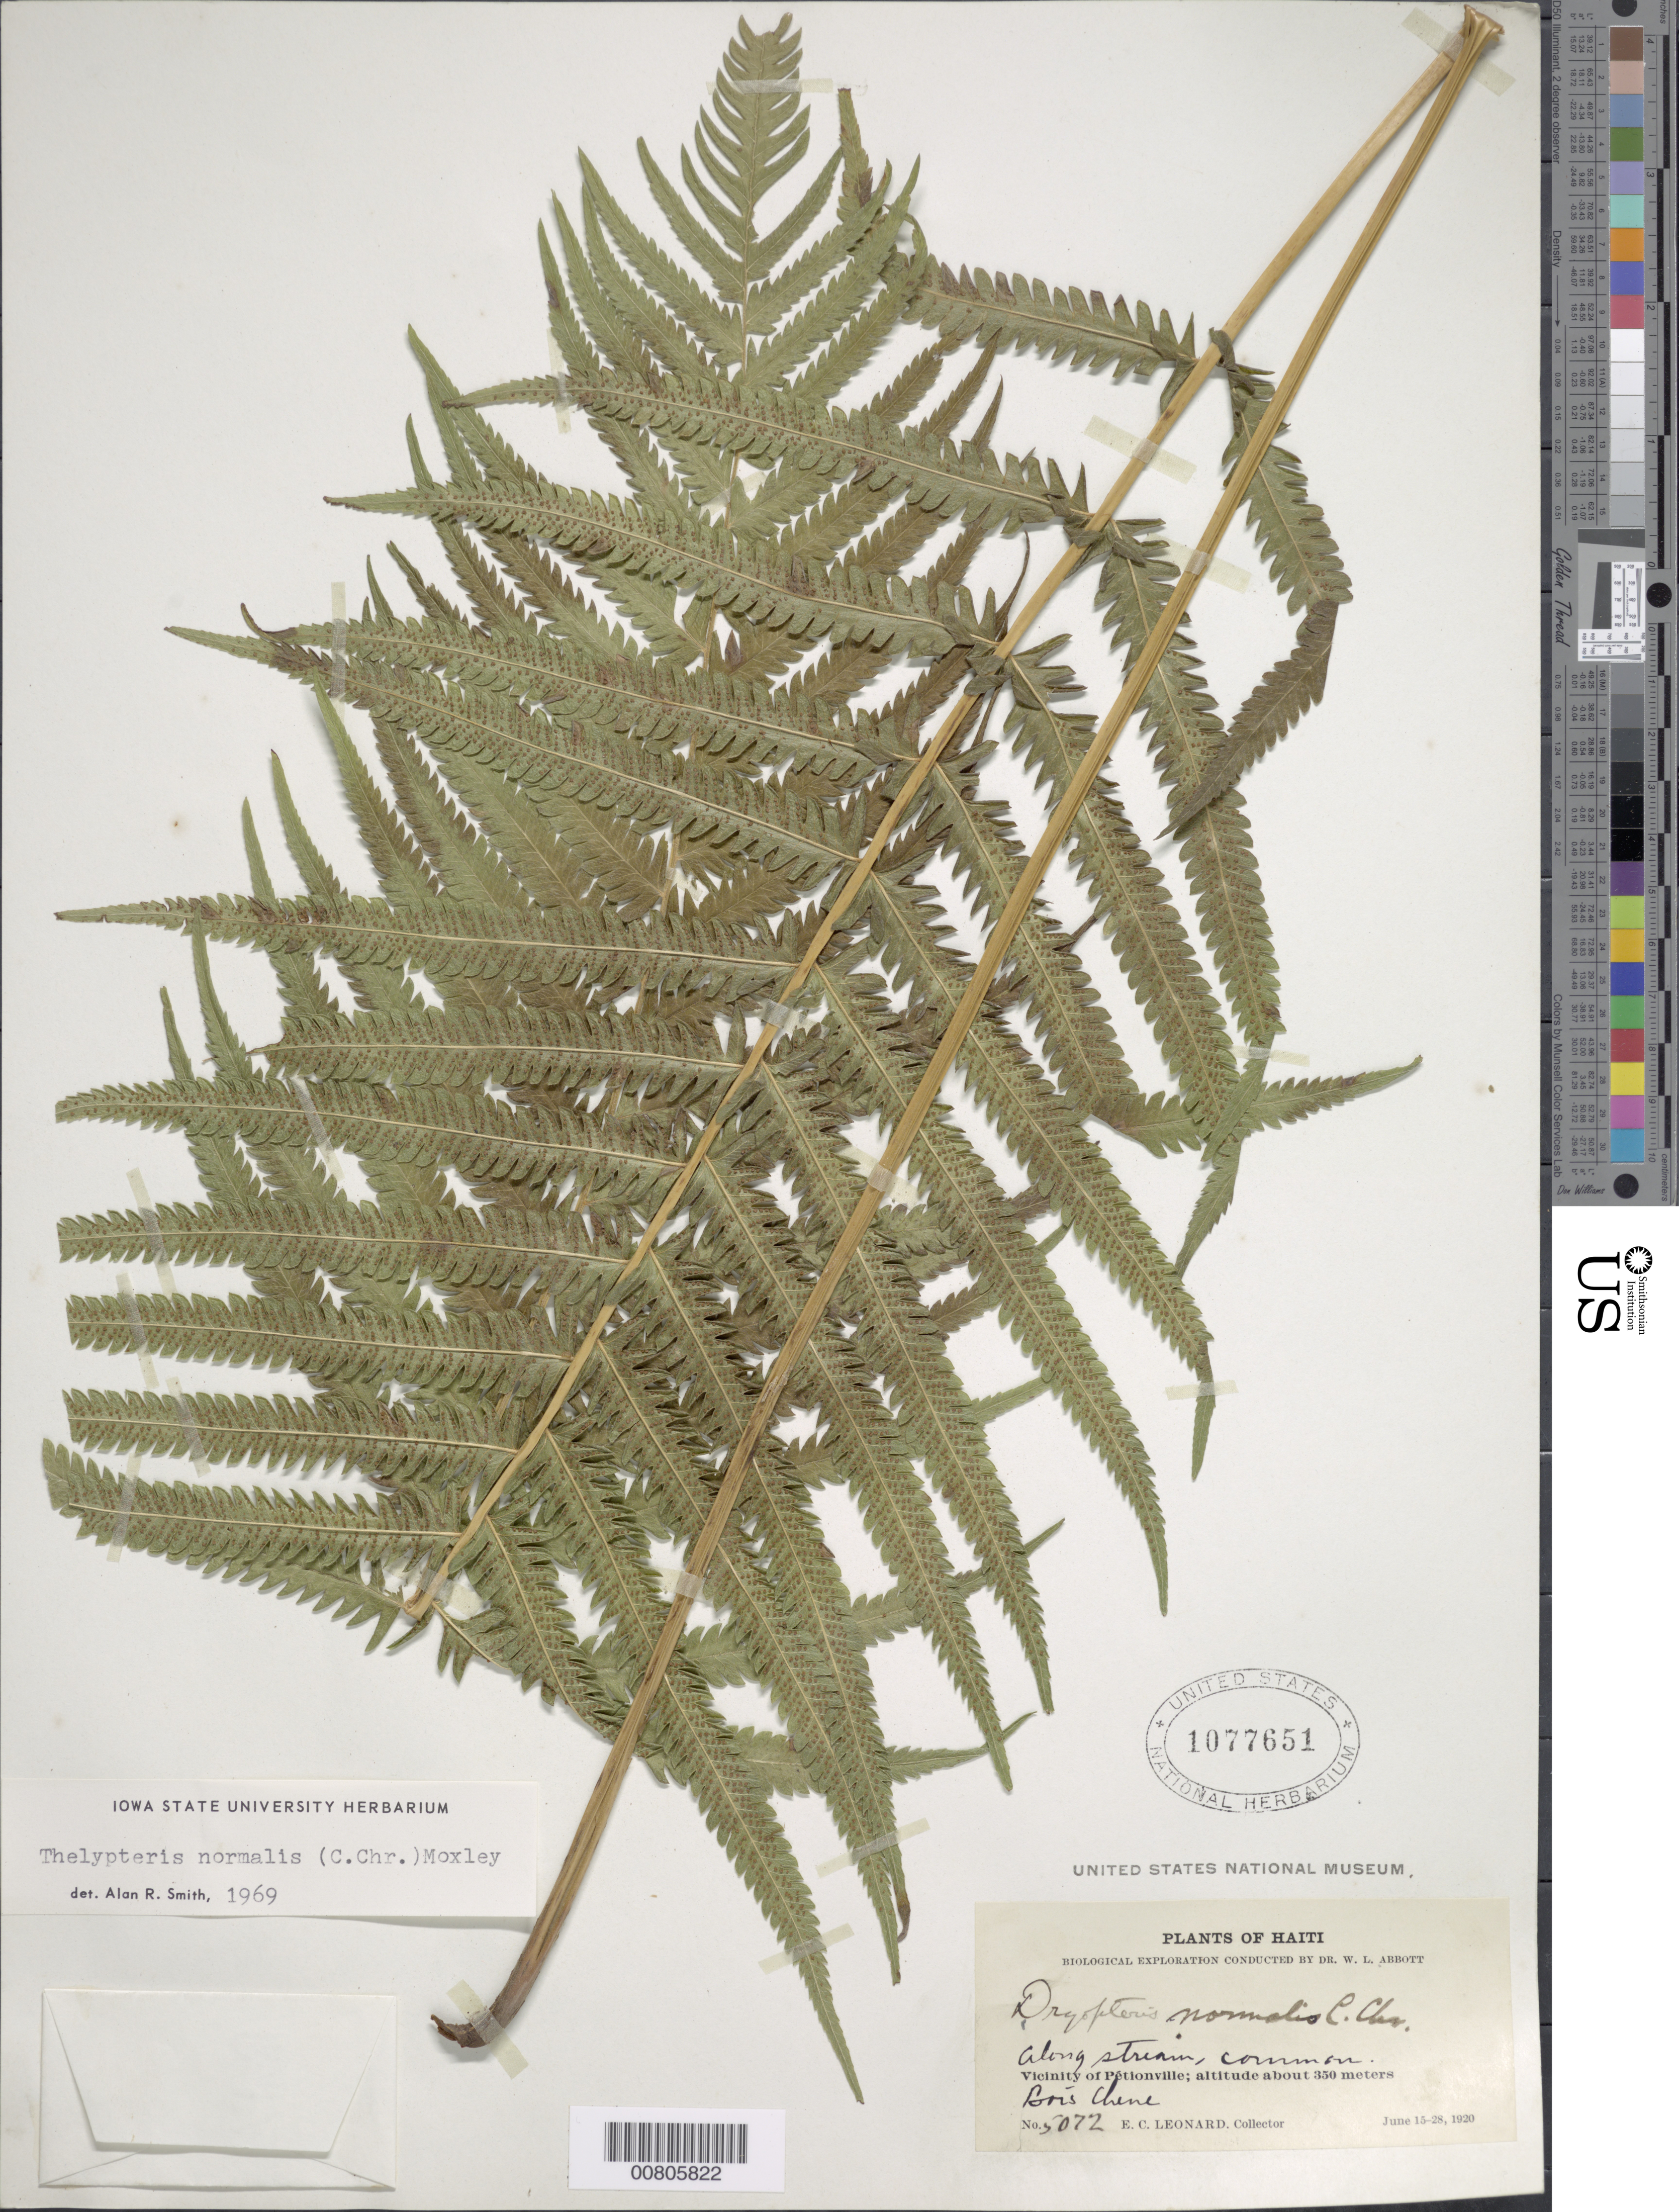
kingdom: Plantae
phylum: Tracheophyta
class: Polypodiopsida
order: Polypodiales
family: Thelypteridaceae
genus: Christella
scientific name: Christella kunthii comb. ined.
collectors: E. C. Leonard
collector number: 5072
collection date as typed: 15 Jun 1920 to 28 Jun 1920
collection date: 1920-06-15/1920-06-28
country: Haiti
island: Hispaniola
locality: Pétionville, Bois Chene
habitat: Along stream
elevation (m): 350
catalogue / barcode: US 1077651